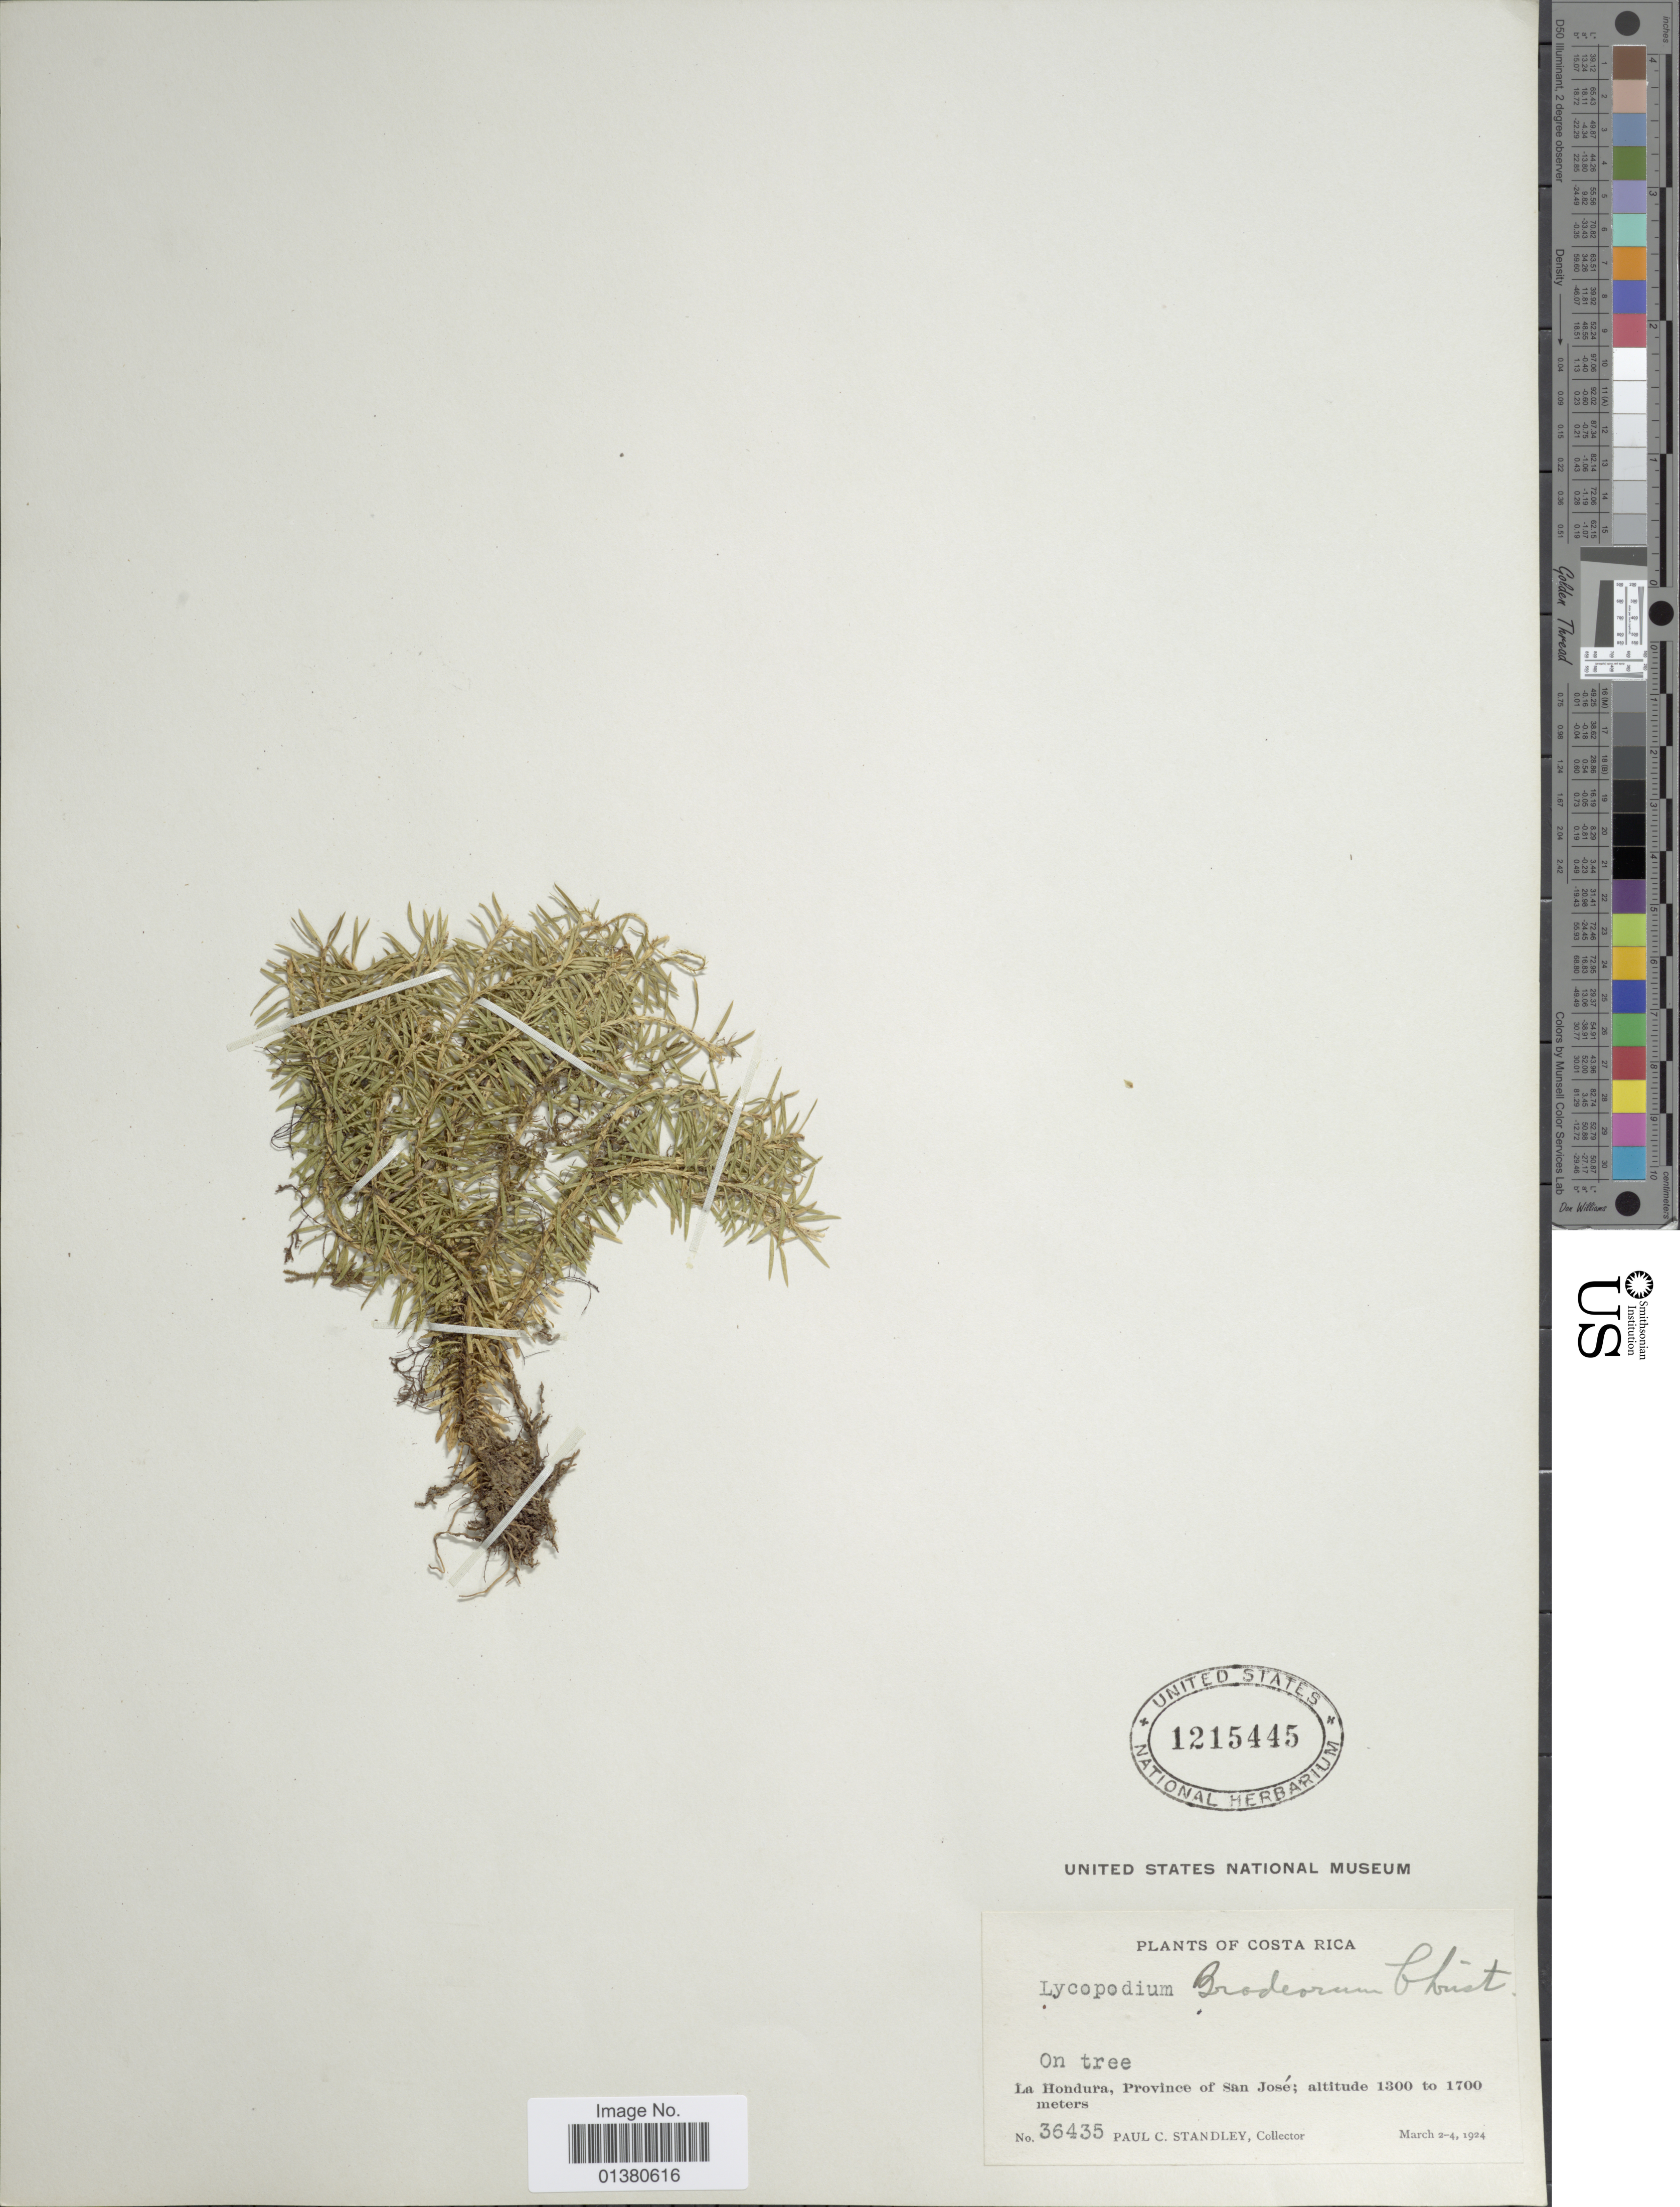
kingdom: Plantae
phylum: Tracheophyta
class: Lycopodiopsida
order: Lycopodiales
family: Lycopodiaceae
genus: Phlegmariurus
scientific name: Phlegmariurus bradeorum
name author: (Christ) B. Øllg.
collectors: P. C. Standley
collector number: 36435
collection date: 1924-03-02/1924-03-04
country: Costa Rica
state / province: San José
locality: La Hondura, Province of San Jos3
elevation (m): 1300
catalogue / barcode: US 1215445